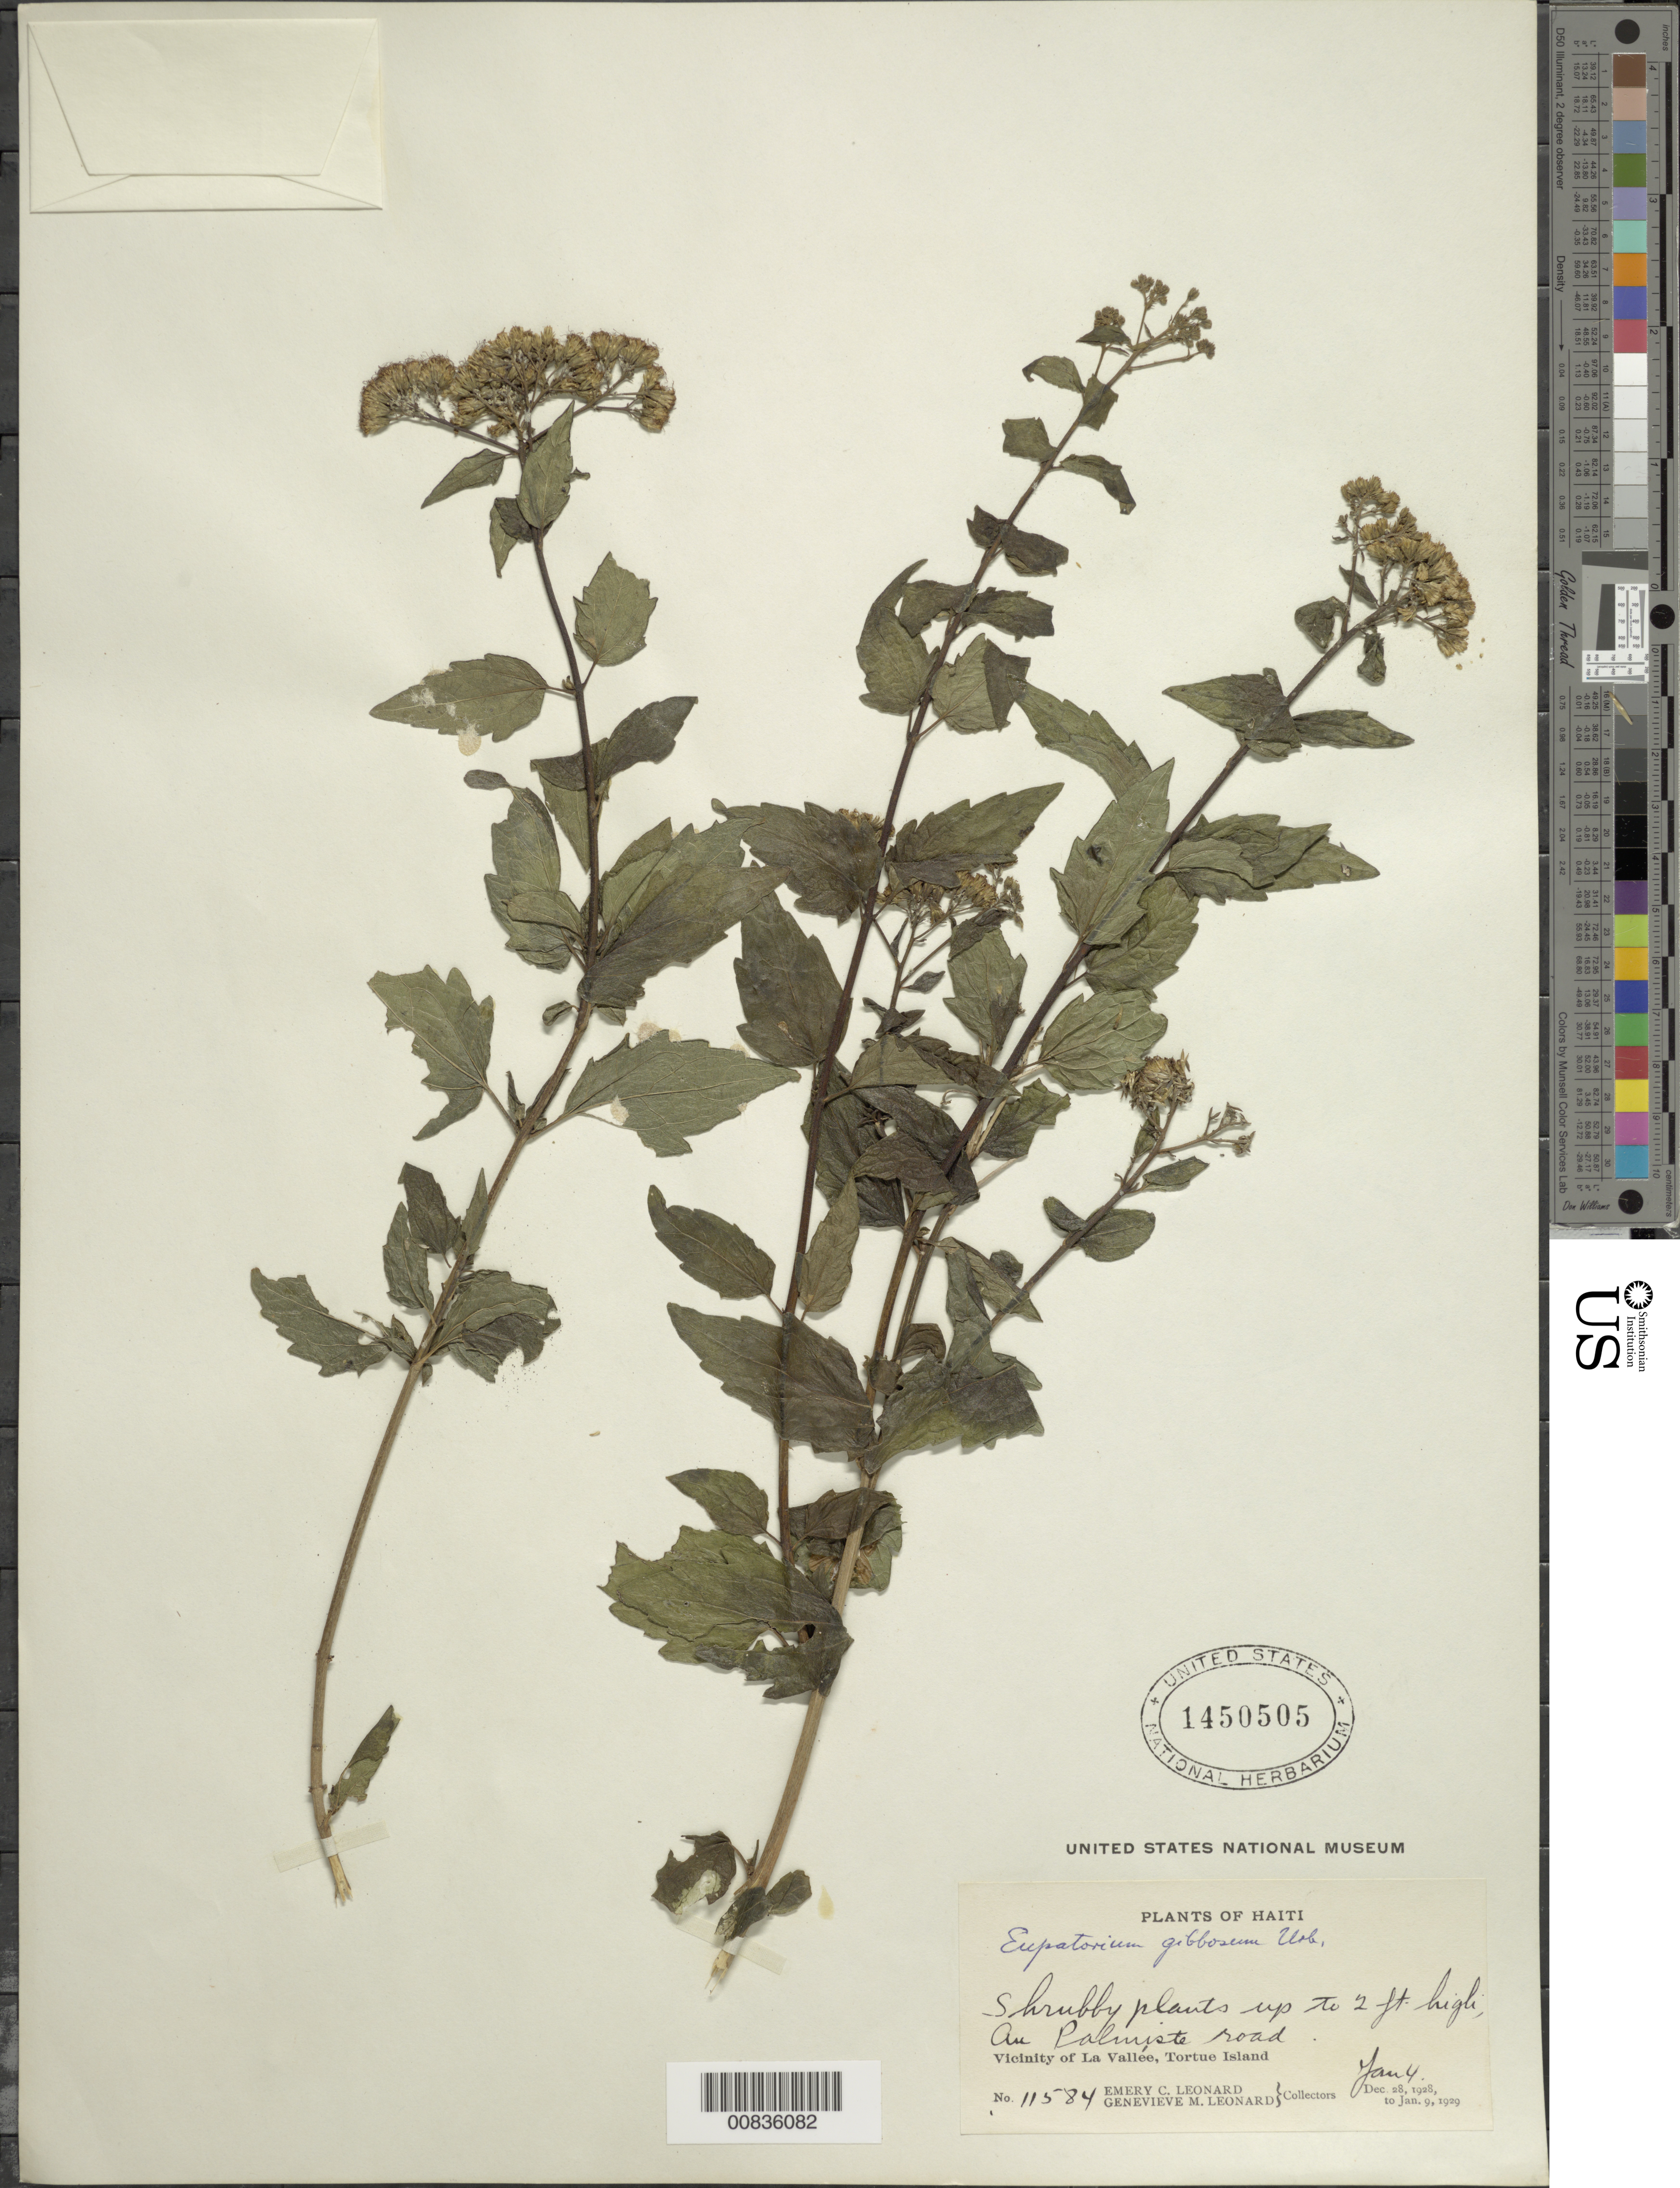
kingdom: Plantae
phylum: Tracheophyta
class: Magnoliopsida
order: Asterales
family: Asteraceae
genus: Koanophyllon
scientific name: Koanophyllon gibbosum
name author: (Urb.) R.M. King & H. Rob.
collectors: E. C. Leonard & G. M. Leonard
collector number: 11584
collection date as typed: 04 Jan 1929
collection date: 1929-01-04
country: Haiti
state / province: Nord-Ouest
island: Île de la Tortue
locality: Vicinity of La Vallée, Au Paliniste road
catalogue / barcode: US 1450505